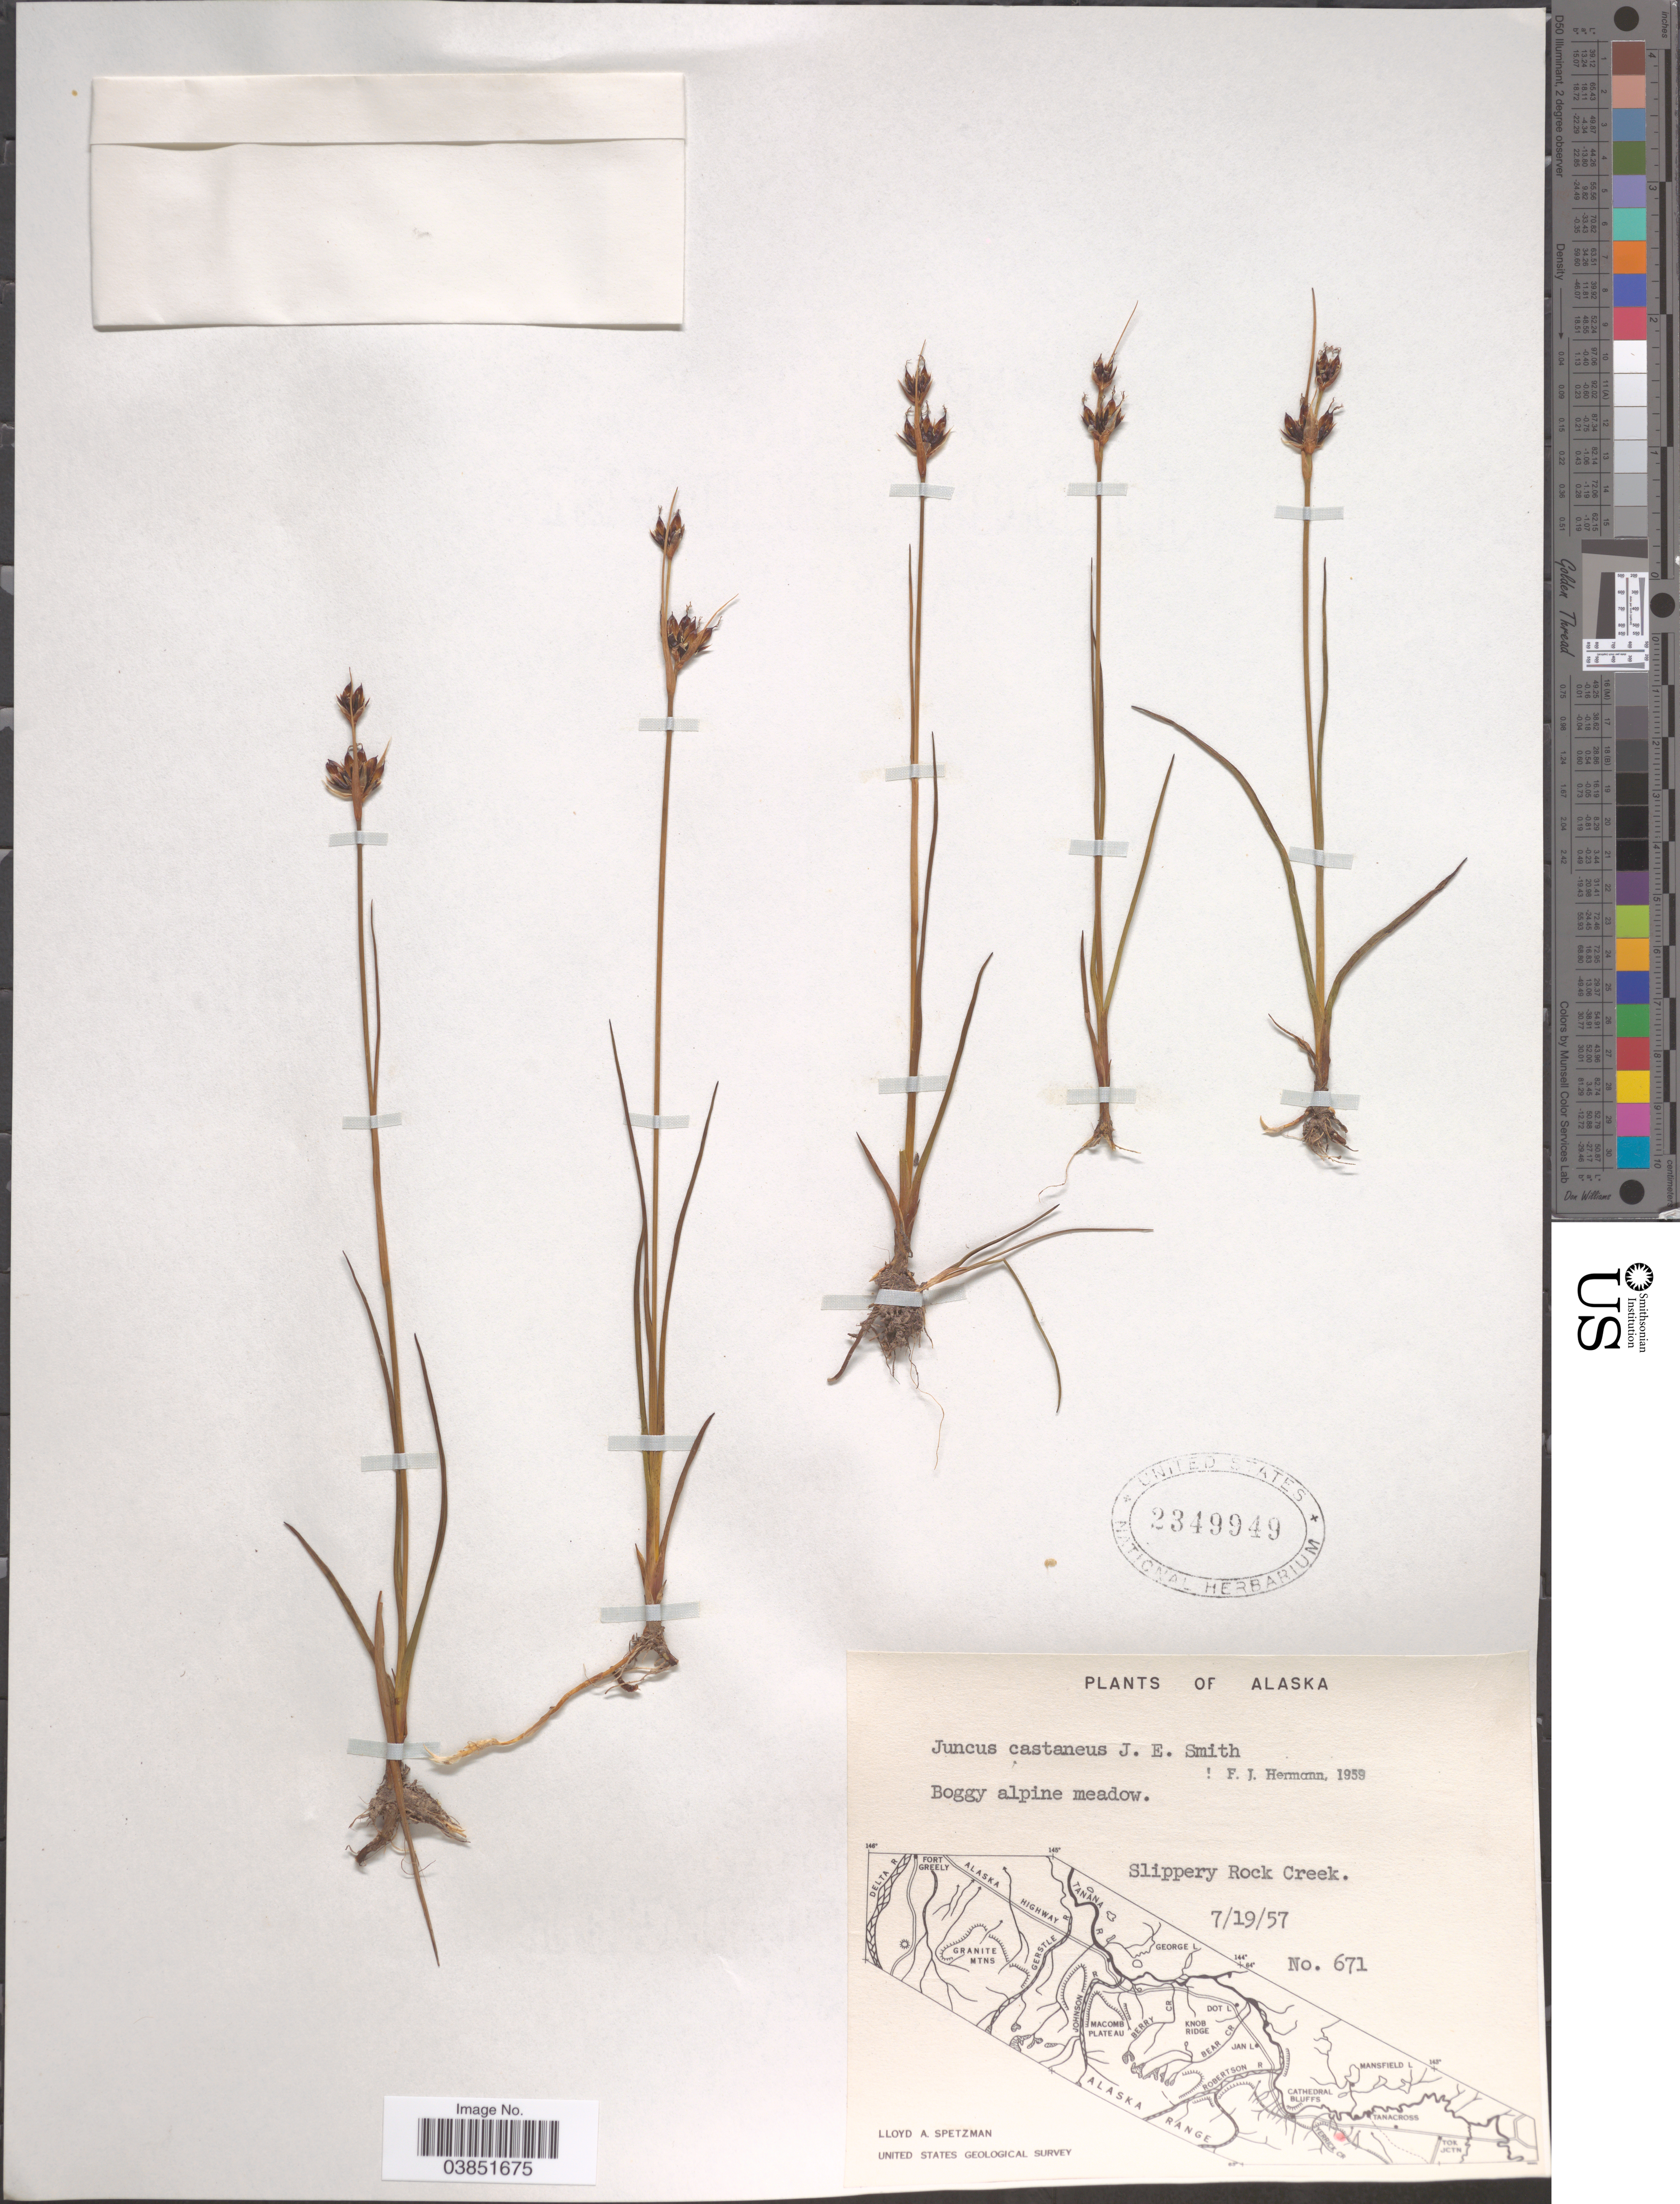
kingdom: Plantae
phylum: Tracheophyta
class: Liliopsida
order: Poales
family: Juncaceae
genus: Juncus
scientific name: Juncus castaneus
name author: Sm.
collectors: L. Spetzman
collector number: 671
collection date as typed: Transcribed d/m/y: 19/7/57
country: United States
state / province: Alaska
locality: Slippery Rock Creek.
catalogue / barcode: US 2349949